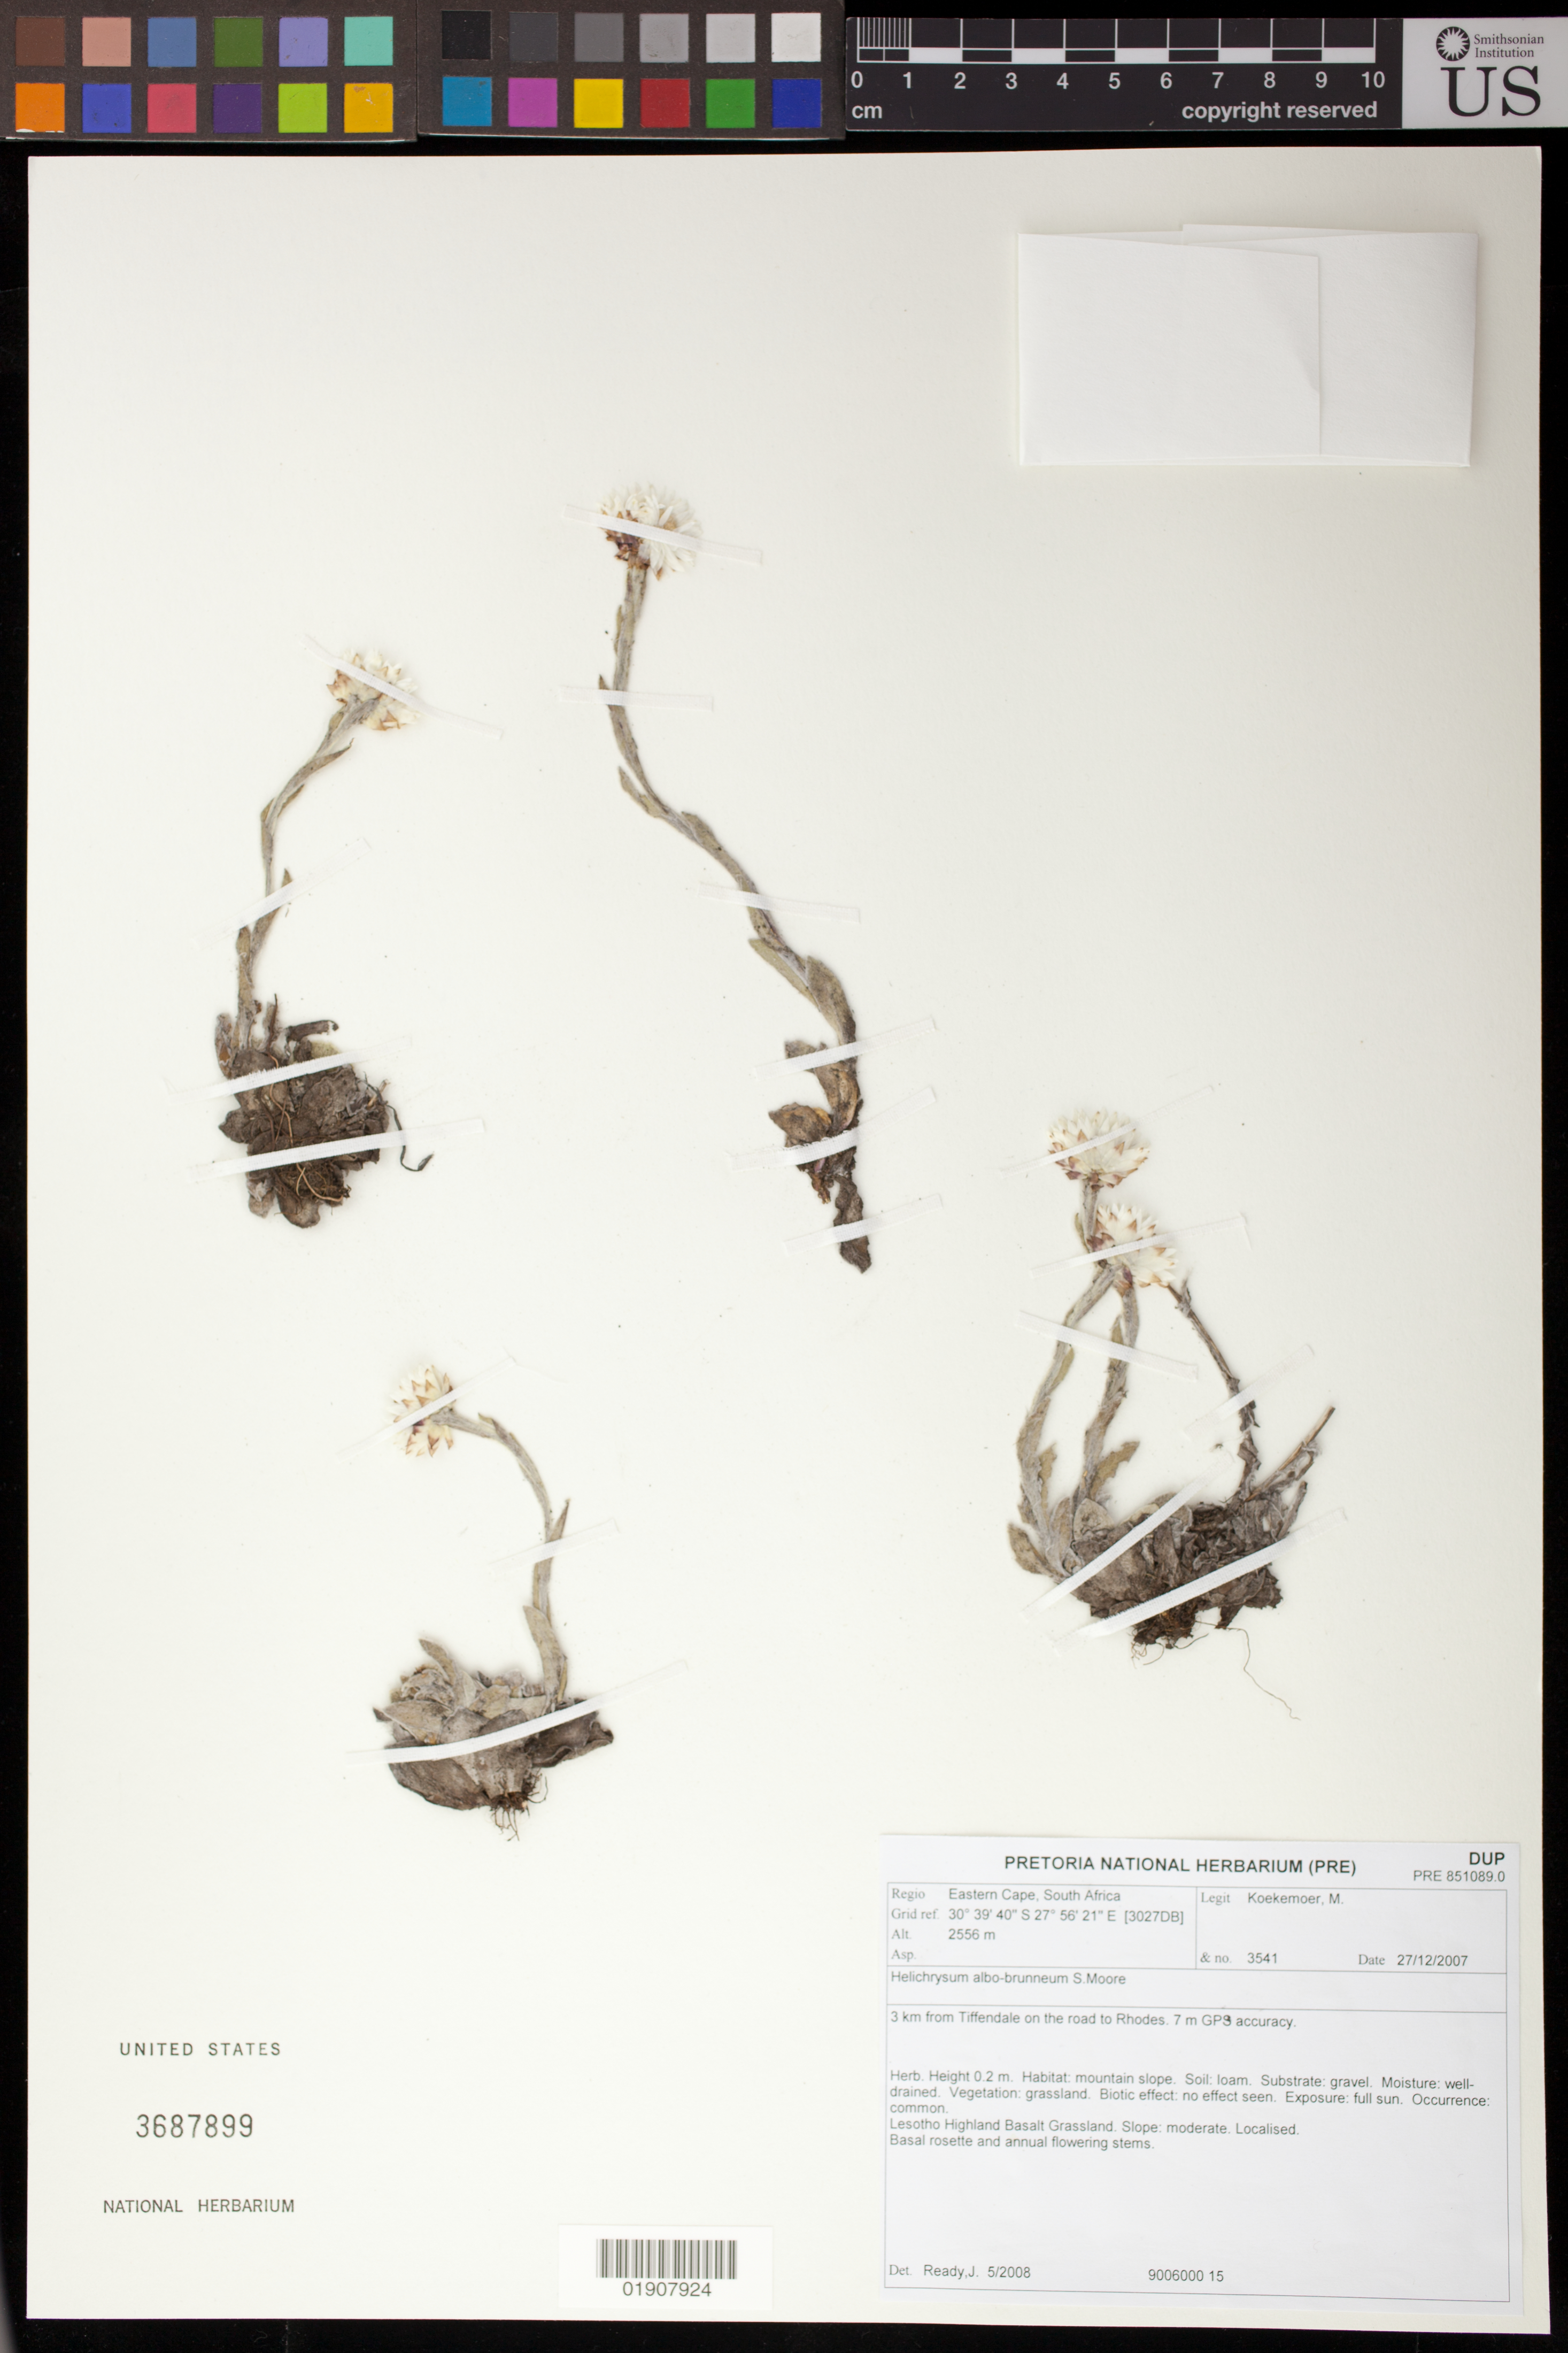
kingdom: Plantae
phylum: Tracheophyta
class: Magnoliopsida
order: Asterales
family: Asteraceae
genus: Helichrysum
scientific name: Helichrysum albobrunneum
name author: S. Moore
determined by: Ready, J.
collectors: M. Koekemoer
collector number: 3541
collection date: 2007-12-27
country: South Africa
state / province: Eastern Cape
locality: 3 km from Tiffendale on the road to Rhodes.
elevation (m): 2556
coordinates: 30 39 40 S, 27 56 21 E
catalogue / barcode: US 3687899